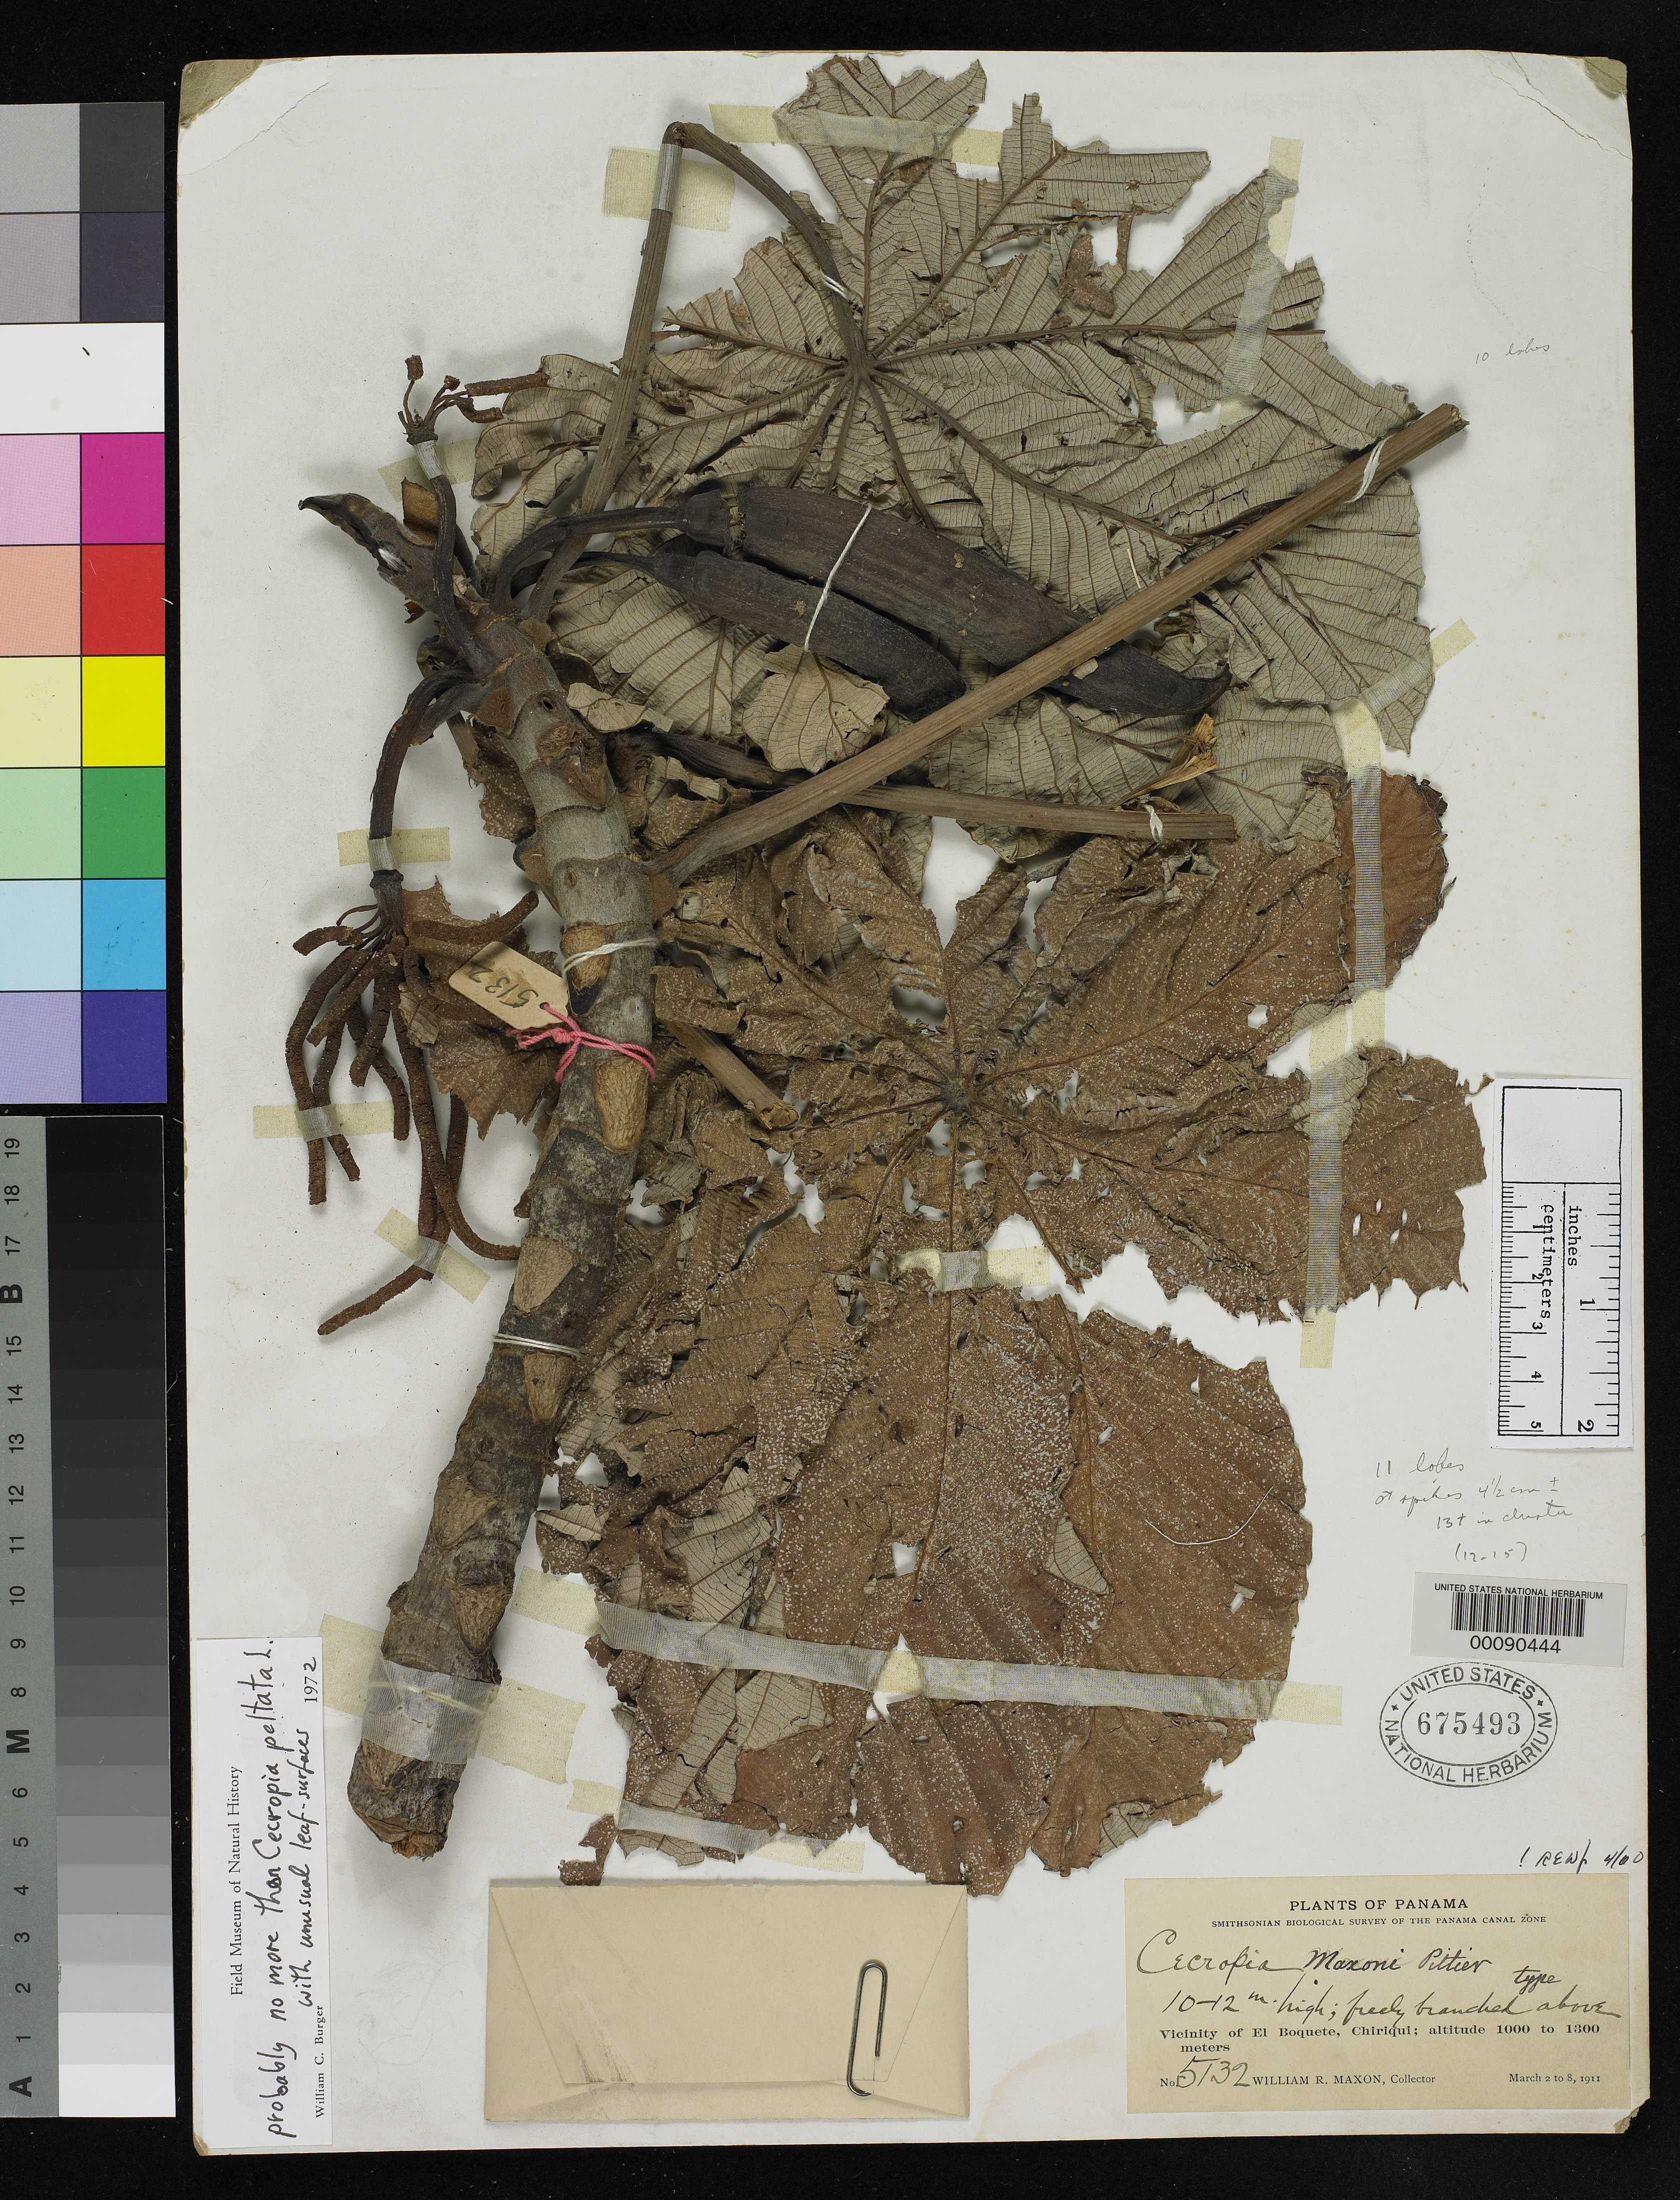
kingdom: Plantae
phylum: Tracheophyta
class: Magnoliopsida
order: Rosales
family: Urticaceae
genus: Cecropia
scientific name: Cecropia maxonii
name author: Pittier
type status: Holotype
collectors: W. R. Maxon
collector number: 5132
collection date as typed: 02 Mar 1911 to 08 Mar 1911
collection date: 1911-03-02/1911-03-08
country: Panama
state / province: Chiriquí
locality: Vicinity of Boquete.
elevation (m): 1200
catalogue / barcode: US 675493